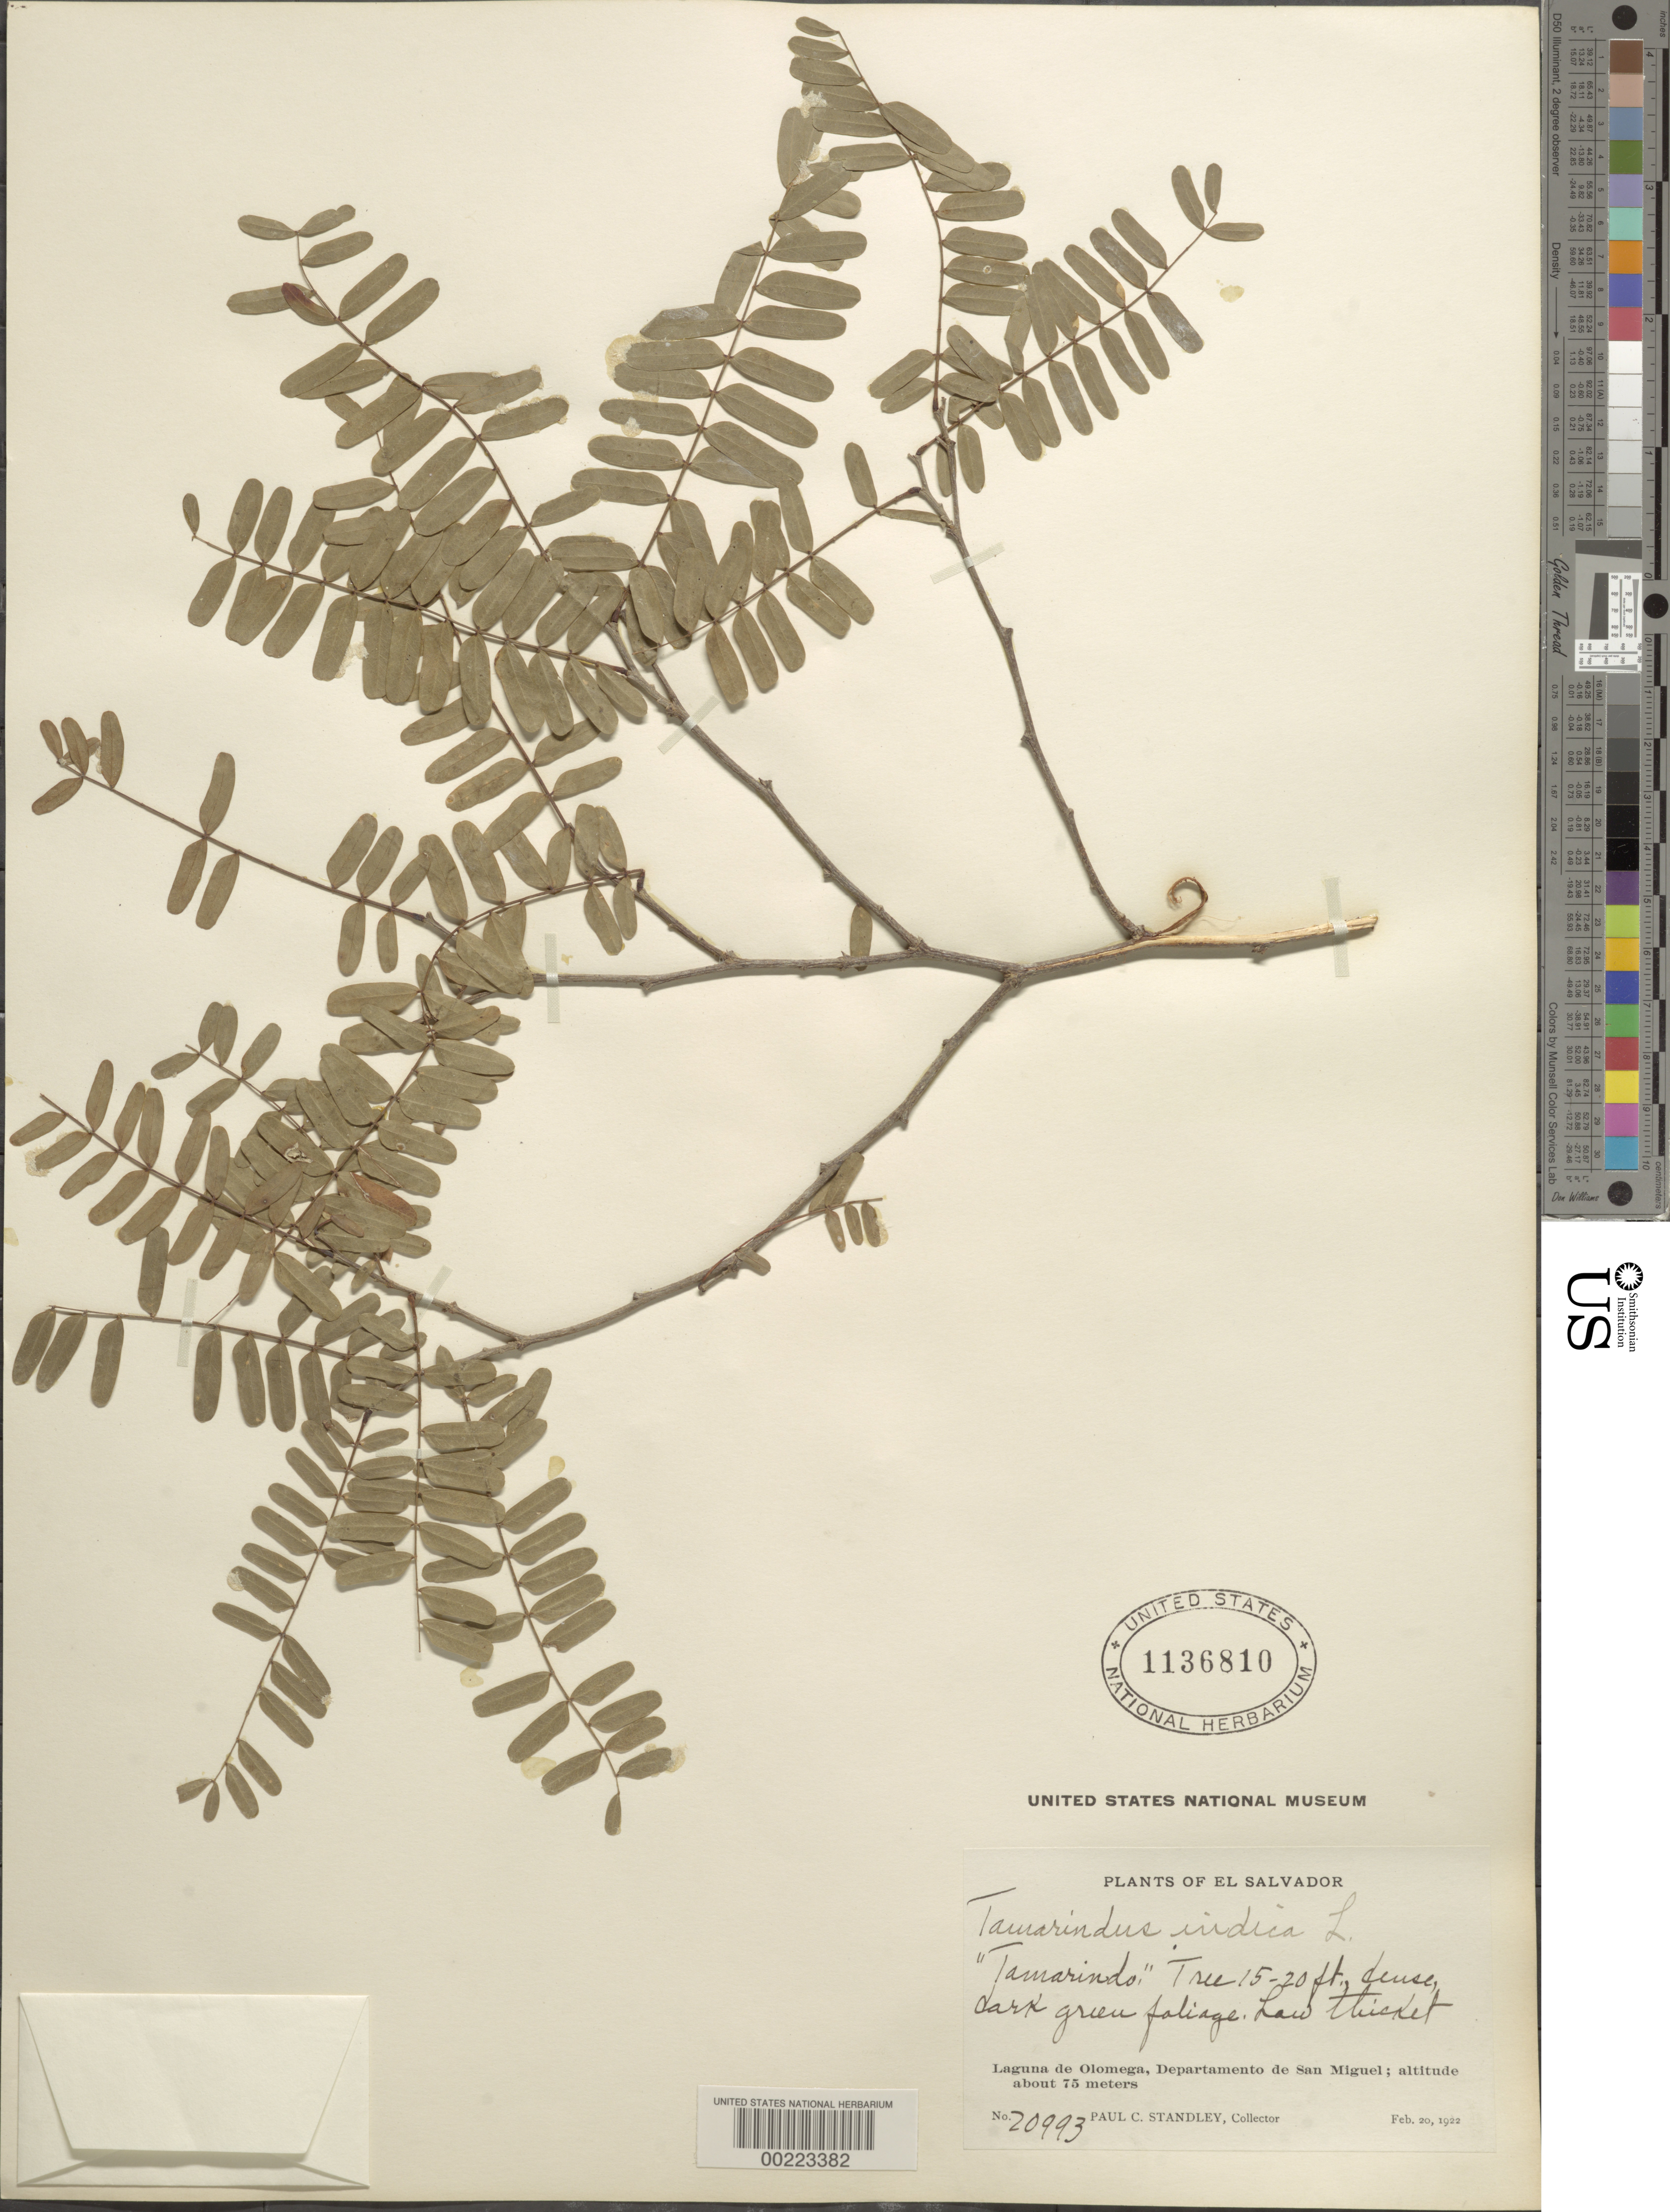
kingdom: Plantae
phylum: Tracheophyta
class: Magnoliopsida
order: Fabales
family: Fabaceae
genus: Tamarindus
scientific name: Tamarindus indica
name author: L.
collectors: P. C. Standley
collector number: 20993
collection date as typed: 20 Feb 1922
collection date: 1922-02-20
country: El Salvador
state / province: San Miguel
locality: Laguna de olomega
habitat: Low thicket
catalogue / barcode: US 1136810